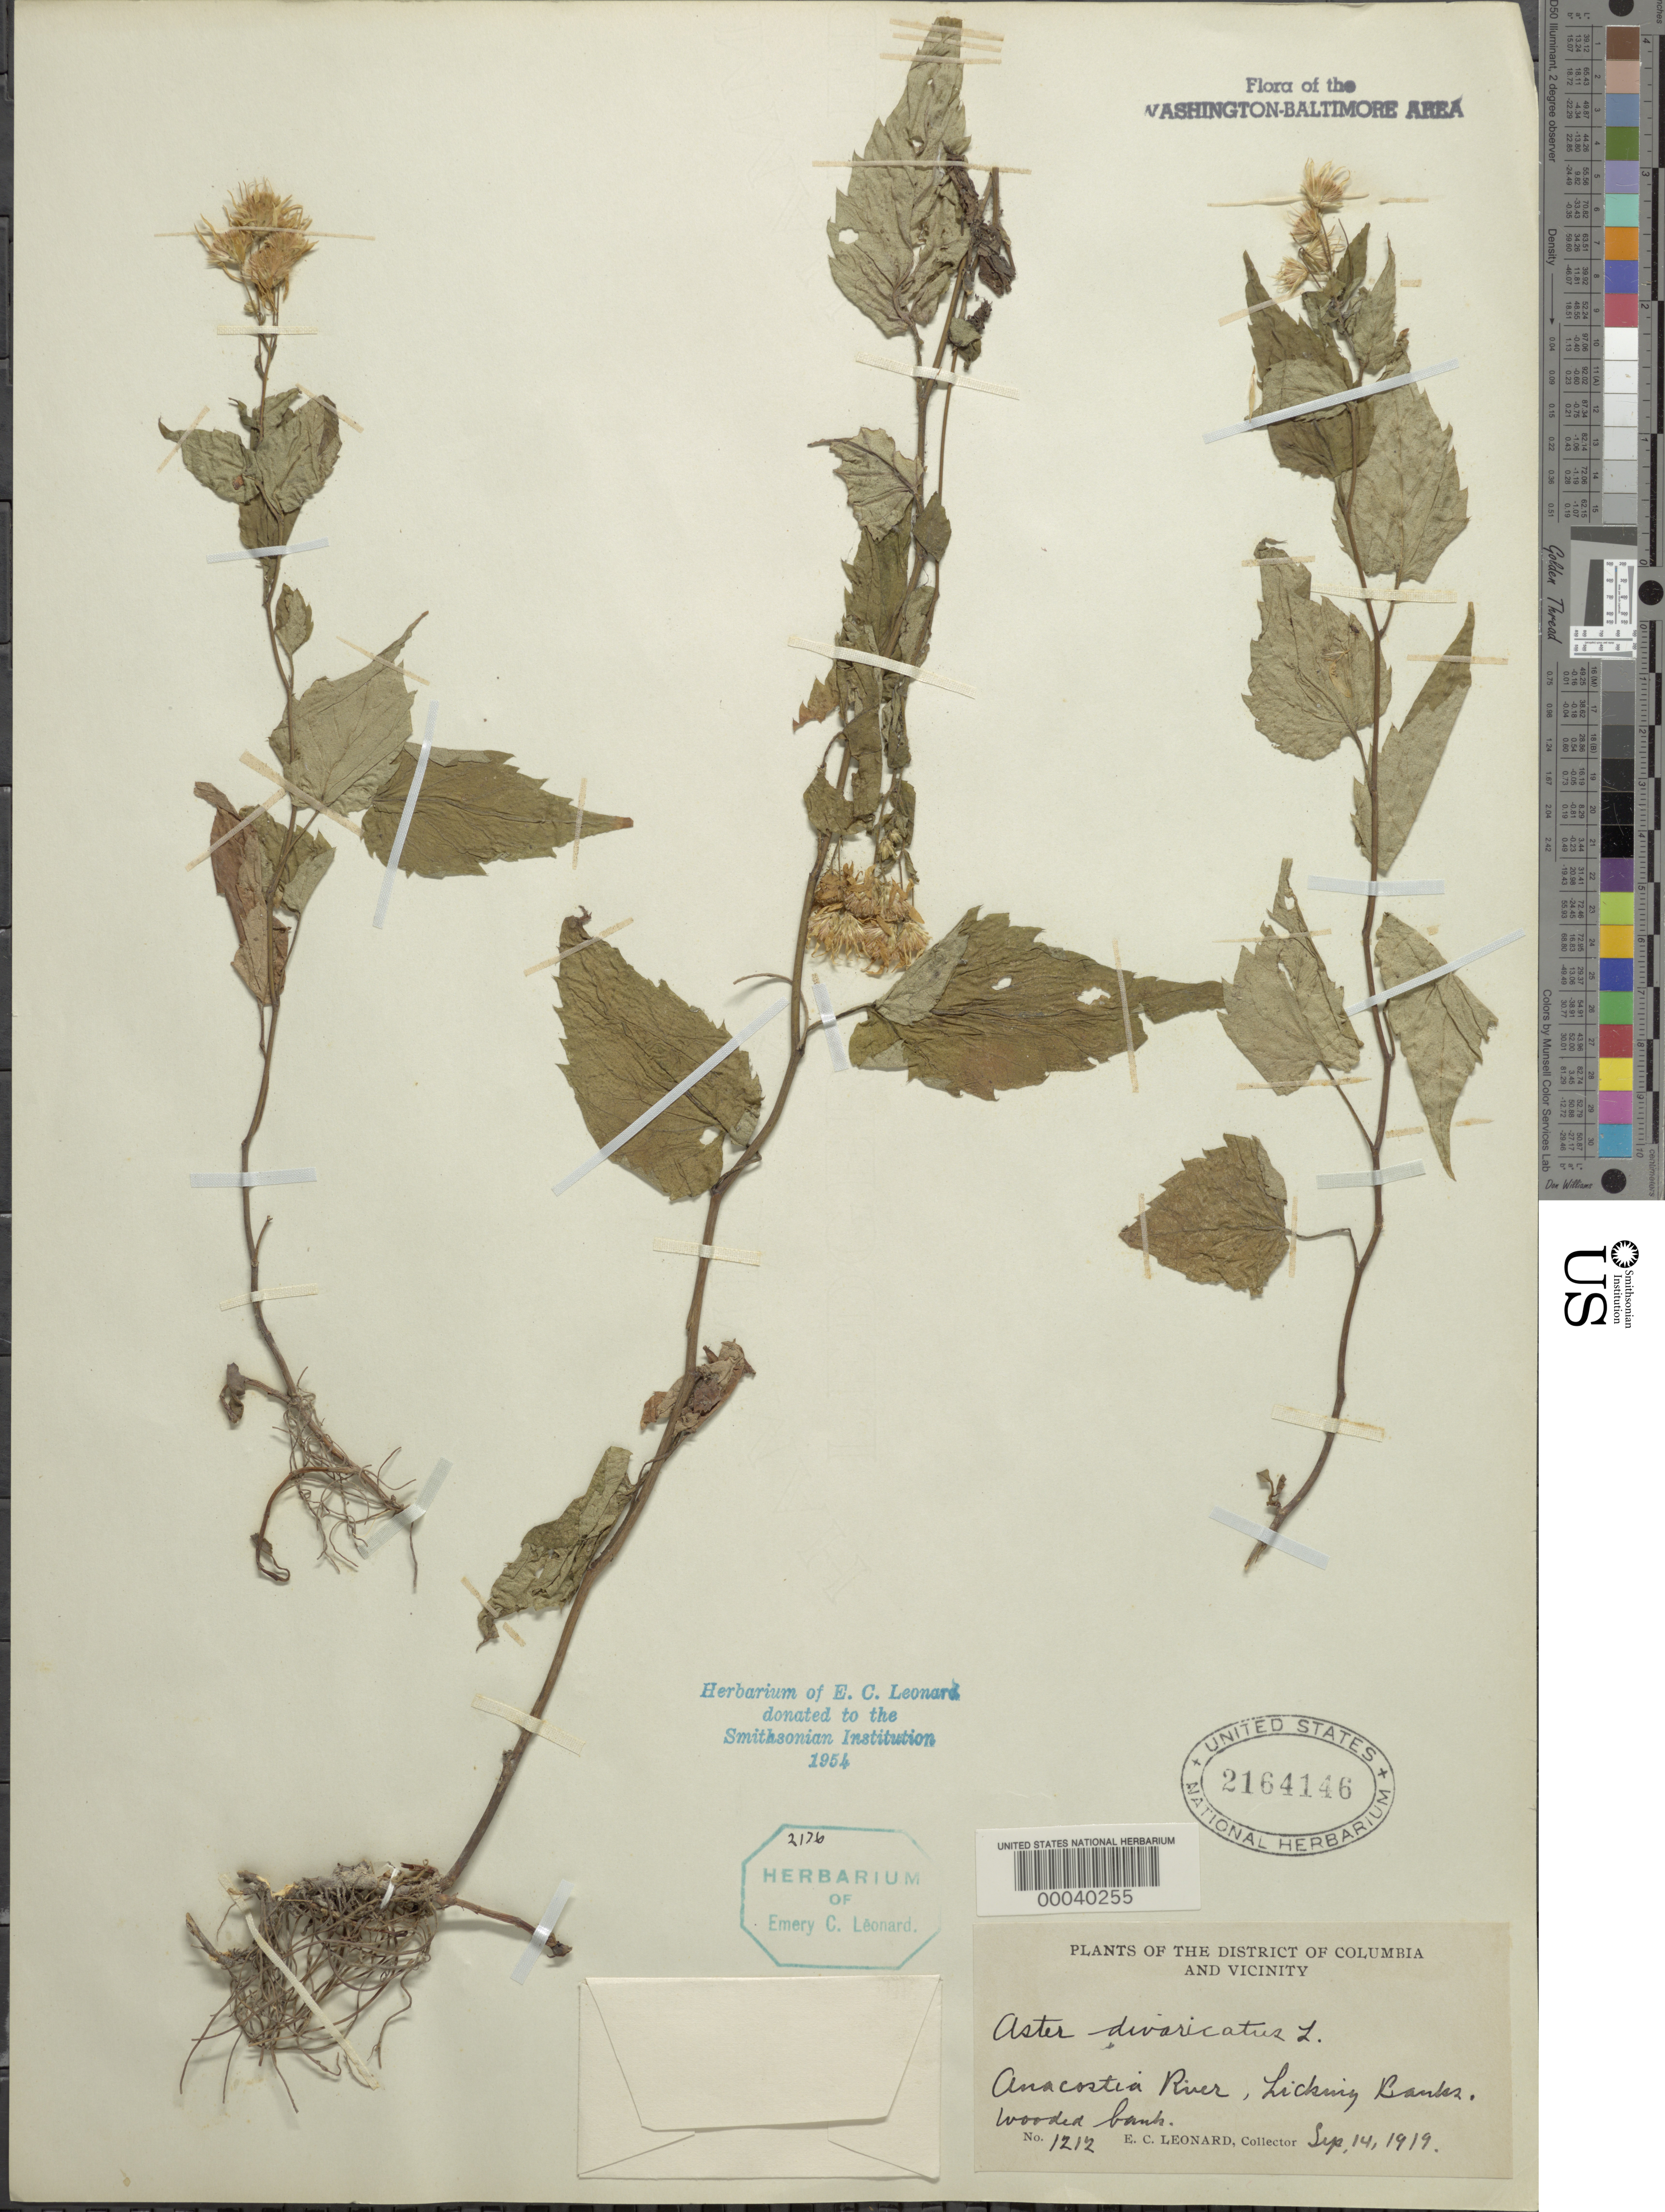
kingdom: Plantae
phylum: Tracheophyta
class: Magnoliopsida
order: Asterales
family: Asteraceae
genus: Eurybia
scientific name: Eurybia divaricata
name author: (L.) G.L. Nesom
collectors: E. C. Leonard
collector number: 1212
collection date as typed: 14 Sep 1919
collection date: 1919-09-14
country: United States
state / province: District of Columbia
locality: Anacostia River Licking Banks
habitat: Wooded bank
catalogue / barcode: US 2164146